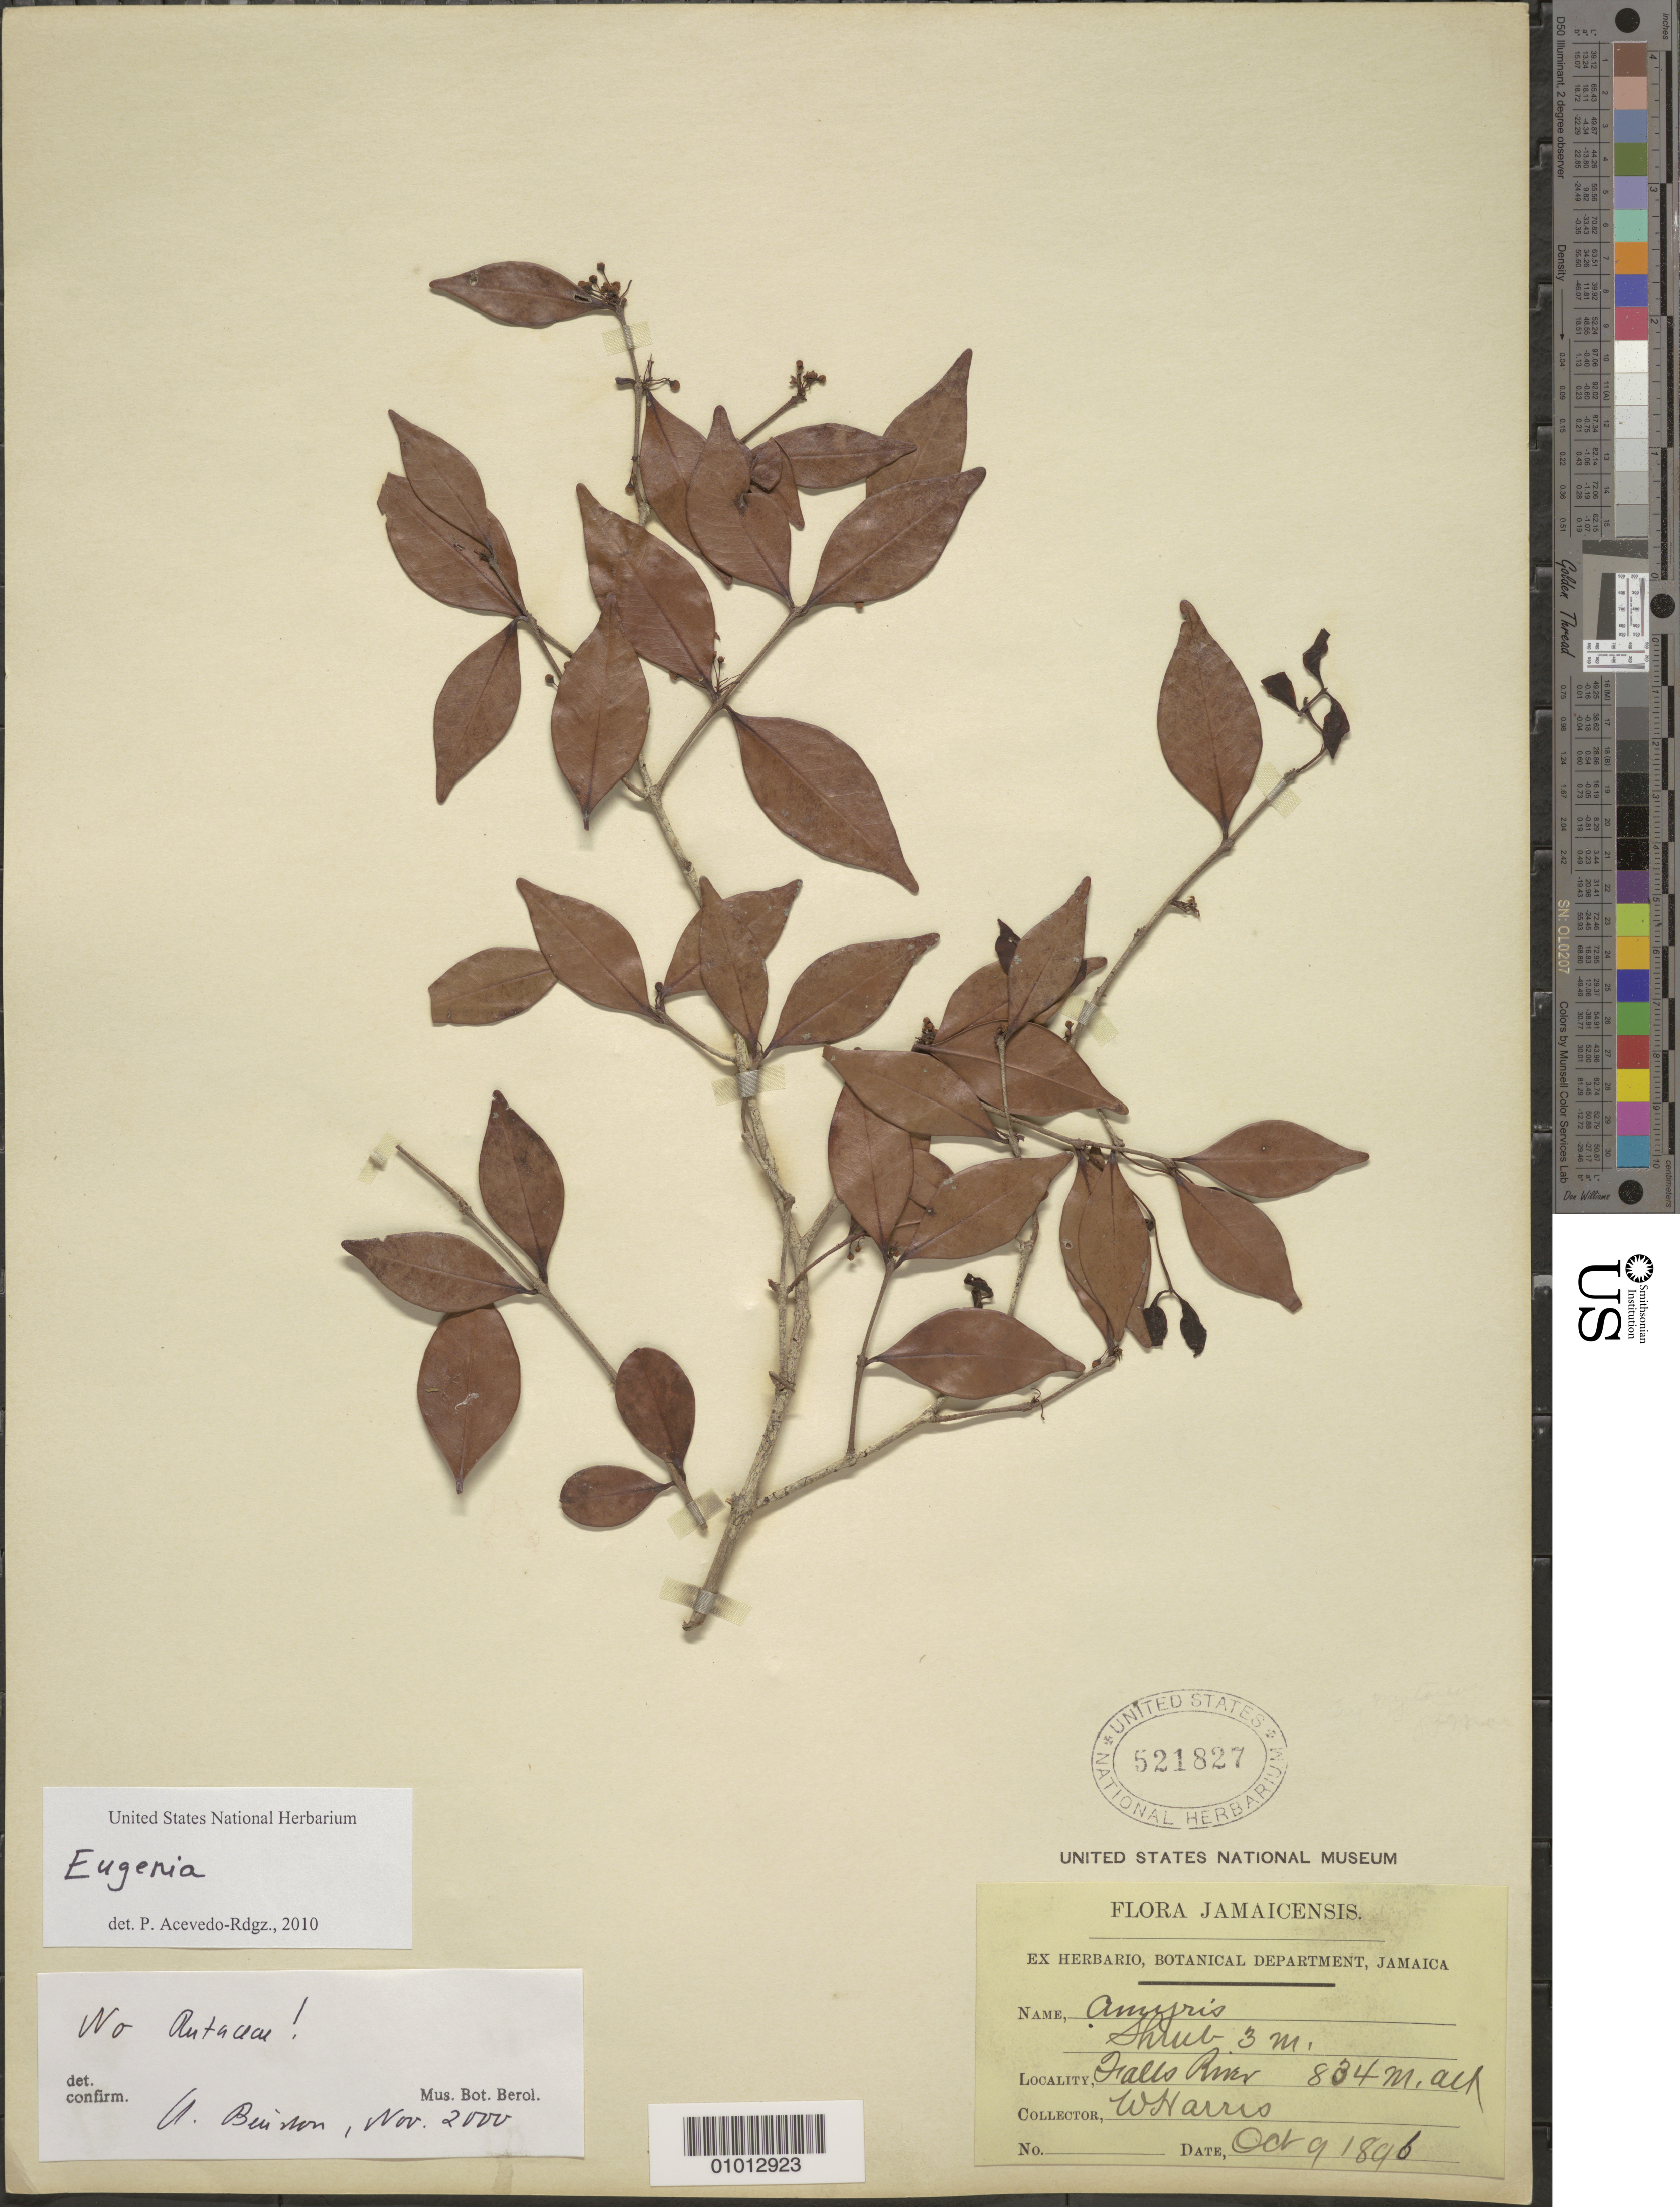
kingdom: Plantae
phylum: Tracheophyta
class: Magnoliopsida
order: Myrtales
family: Myrtaceae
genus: Eugenia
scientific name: Eugenia sp.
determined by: Acevedo-Rodríguez, P., (BOT), Smithsonian Institution - National Museum of Natural History (UNITED STATES)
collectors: W. Harris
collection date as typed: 09 Oct 1896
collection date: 1896-10-09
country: Jamaica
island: Jamaica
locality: Falls River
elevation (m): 834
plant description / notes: Duplicate at A identified as Eugenia sloanei Urb. by Jonathan Flickinger (email comm., Aug 2019)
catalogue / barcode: US 521827